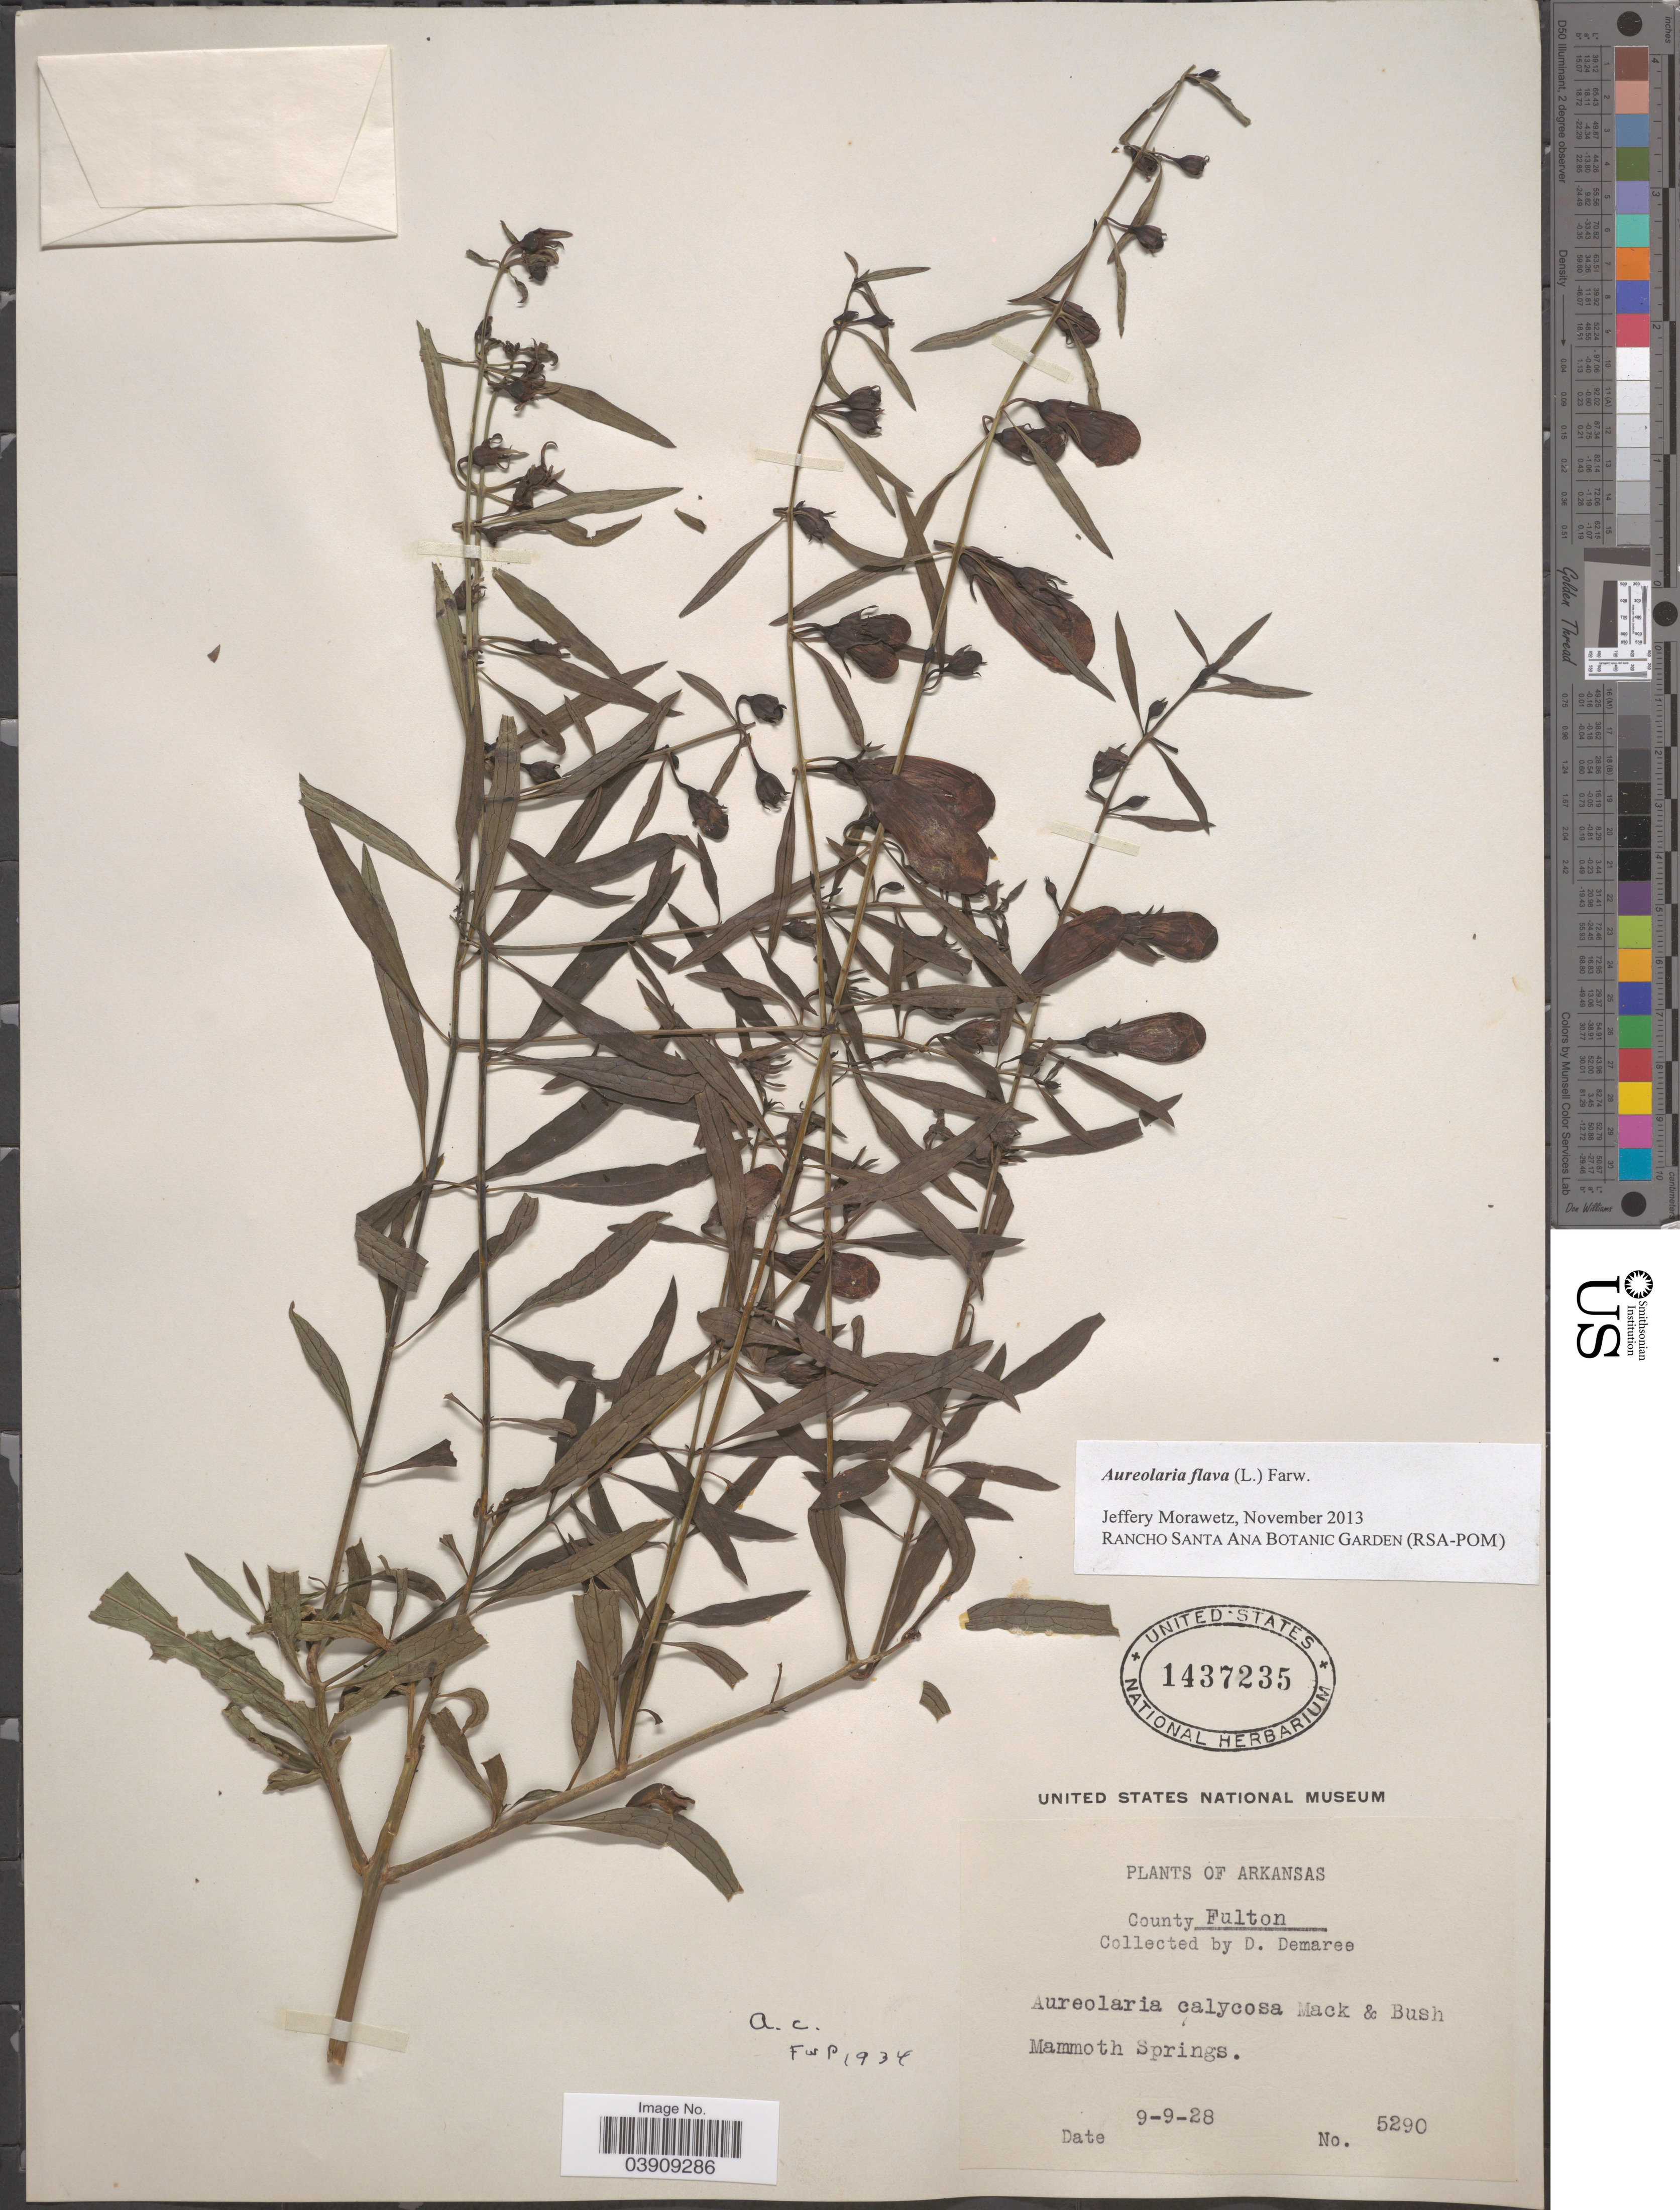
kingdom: Plantae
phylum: Tracheophyta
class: Magnoliopsida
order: Lamiales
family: Orobanchaceae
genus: Aureolaria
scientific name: Aureolaria flava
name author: (L.) Farw.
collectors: D. Demaree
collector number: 5290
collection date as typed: Transcribed d/m/y: 9/9/28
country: United States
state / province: Arkansas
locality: County Fulton. Mammoth Springs.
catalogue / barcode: US 1437235